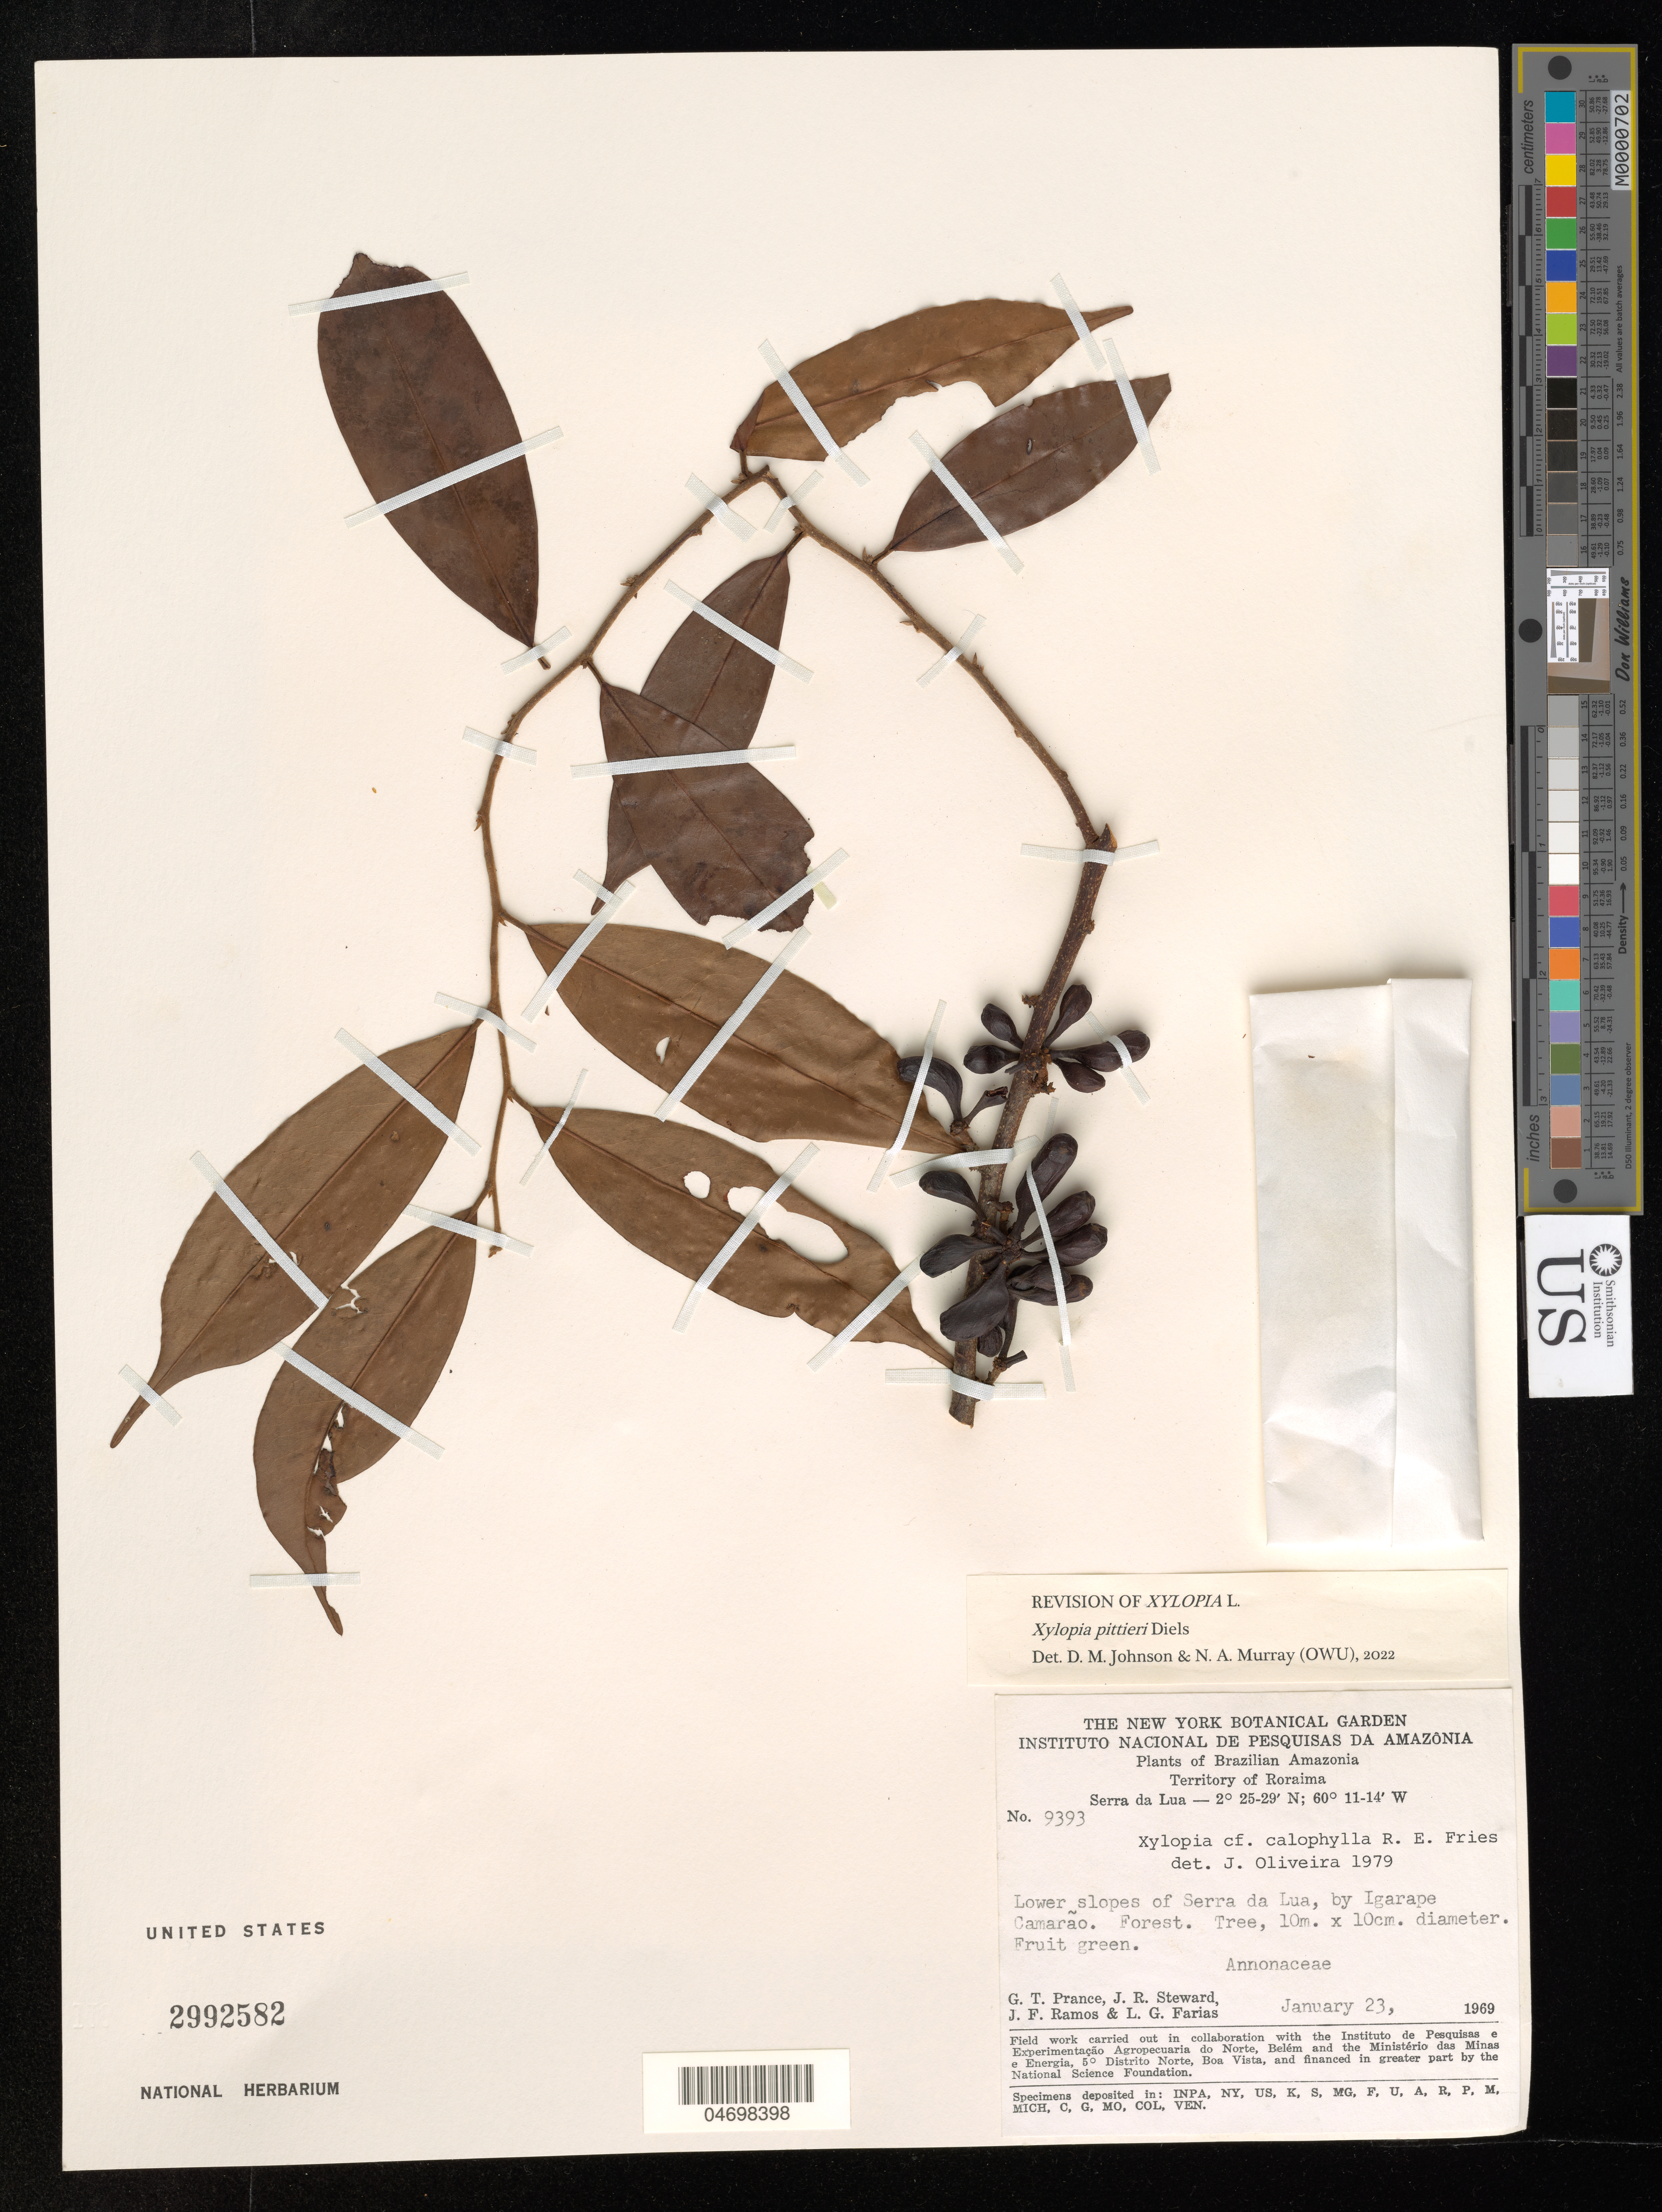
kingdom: Plantae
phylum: Tracheophyta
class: Magnoliopsida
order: Magnoliales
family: Annonaceae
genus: Xylopia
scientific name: Xylopia pittieri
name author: Diels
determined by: Johnson, D. M.; Murray, N. A.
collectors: G. T. Prance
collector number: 9393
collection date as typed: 23 Jan 1969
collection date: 1969-01-23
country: Brazil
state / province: Roraima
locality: Serra daLua lat. 2 25'n: long. 60 11'w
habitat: Lower slopes of Serra da Lua, by Igarape Camarao. Forest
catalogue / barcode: US 2992582